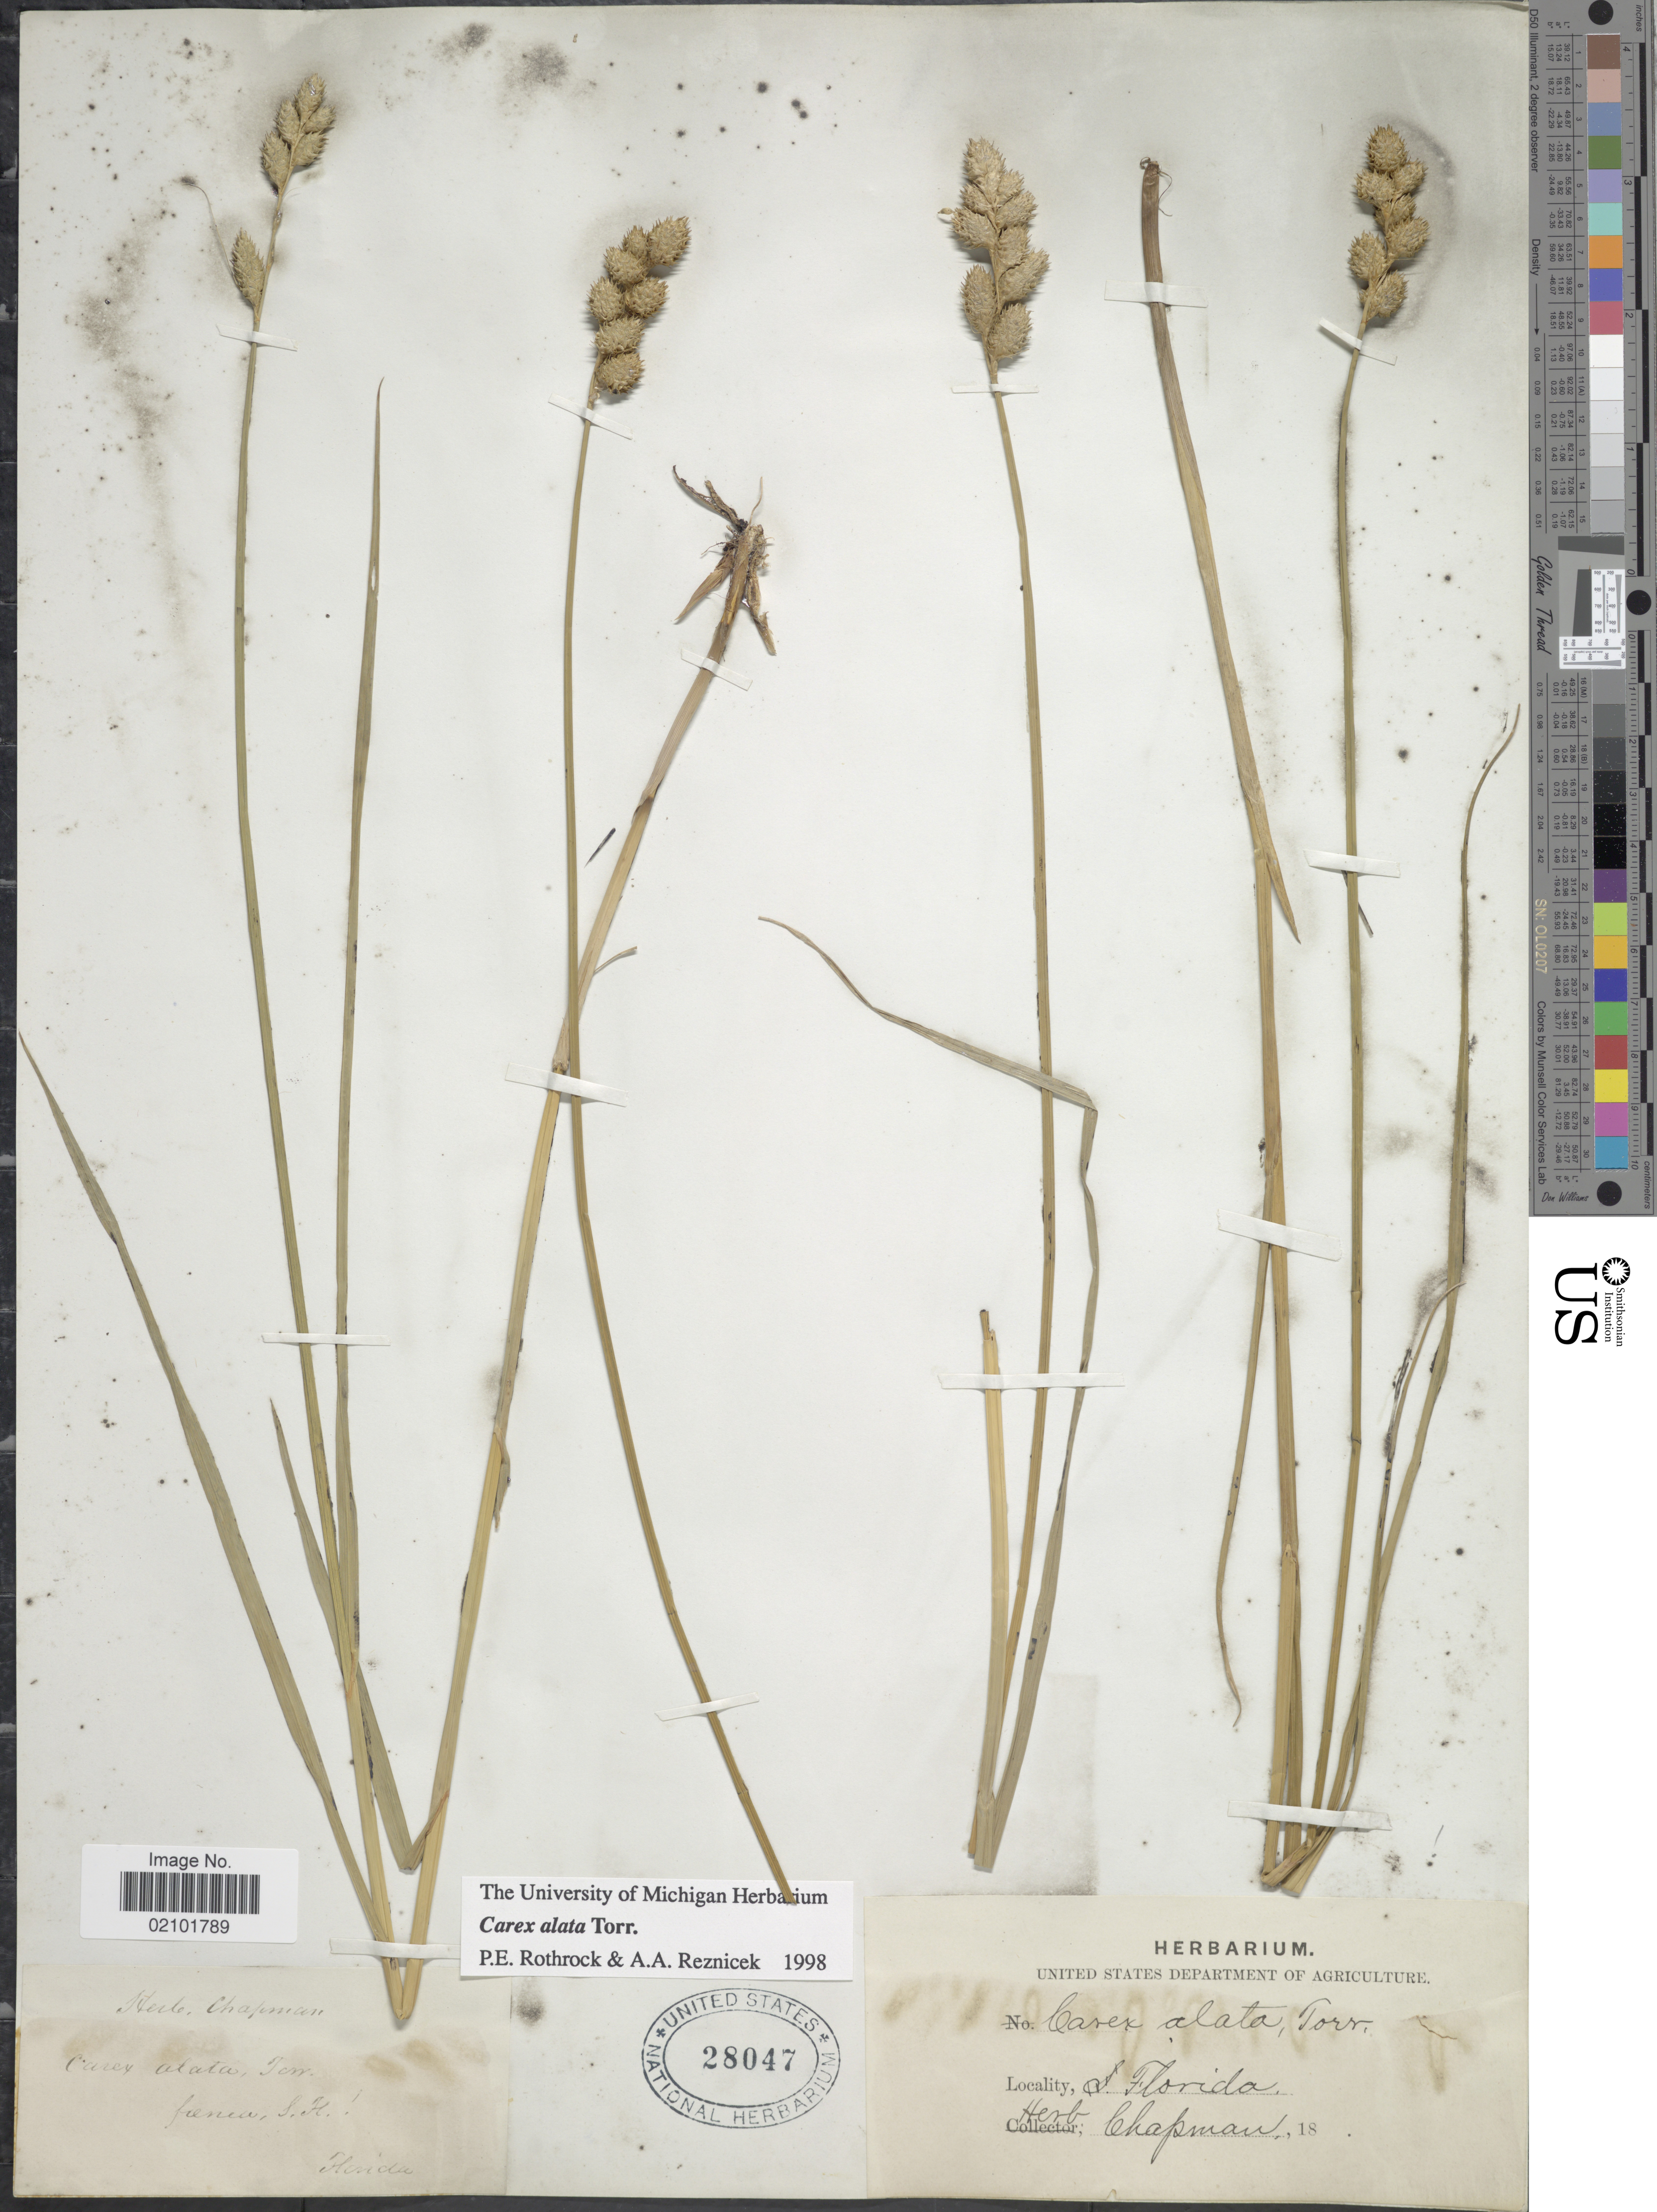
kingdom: Plantae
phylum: Tracheophyta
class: Liliopsida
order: Poales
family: Cyperaceae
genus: Carex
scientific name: Carex alata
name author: Torr.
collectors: ex herb. Chapman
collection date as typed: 18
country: United States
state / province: Florida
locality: S. Fl.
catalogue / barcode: US 28047